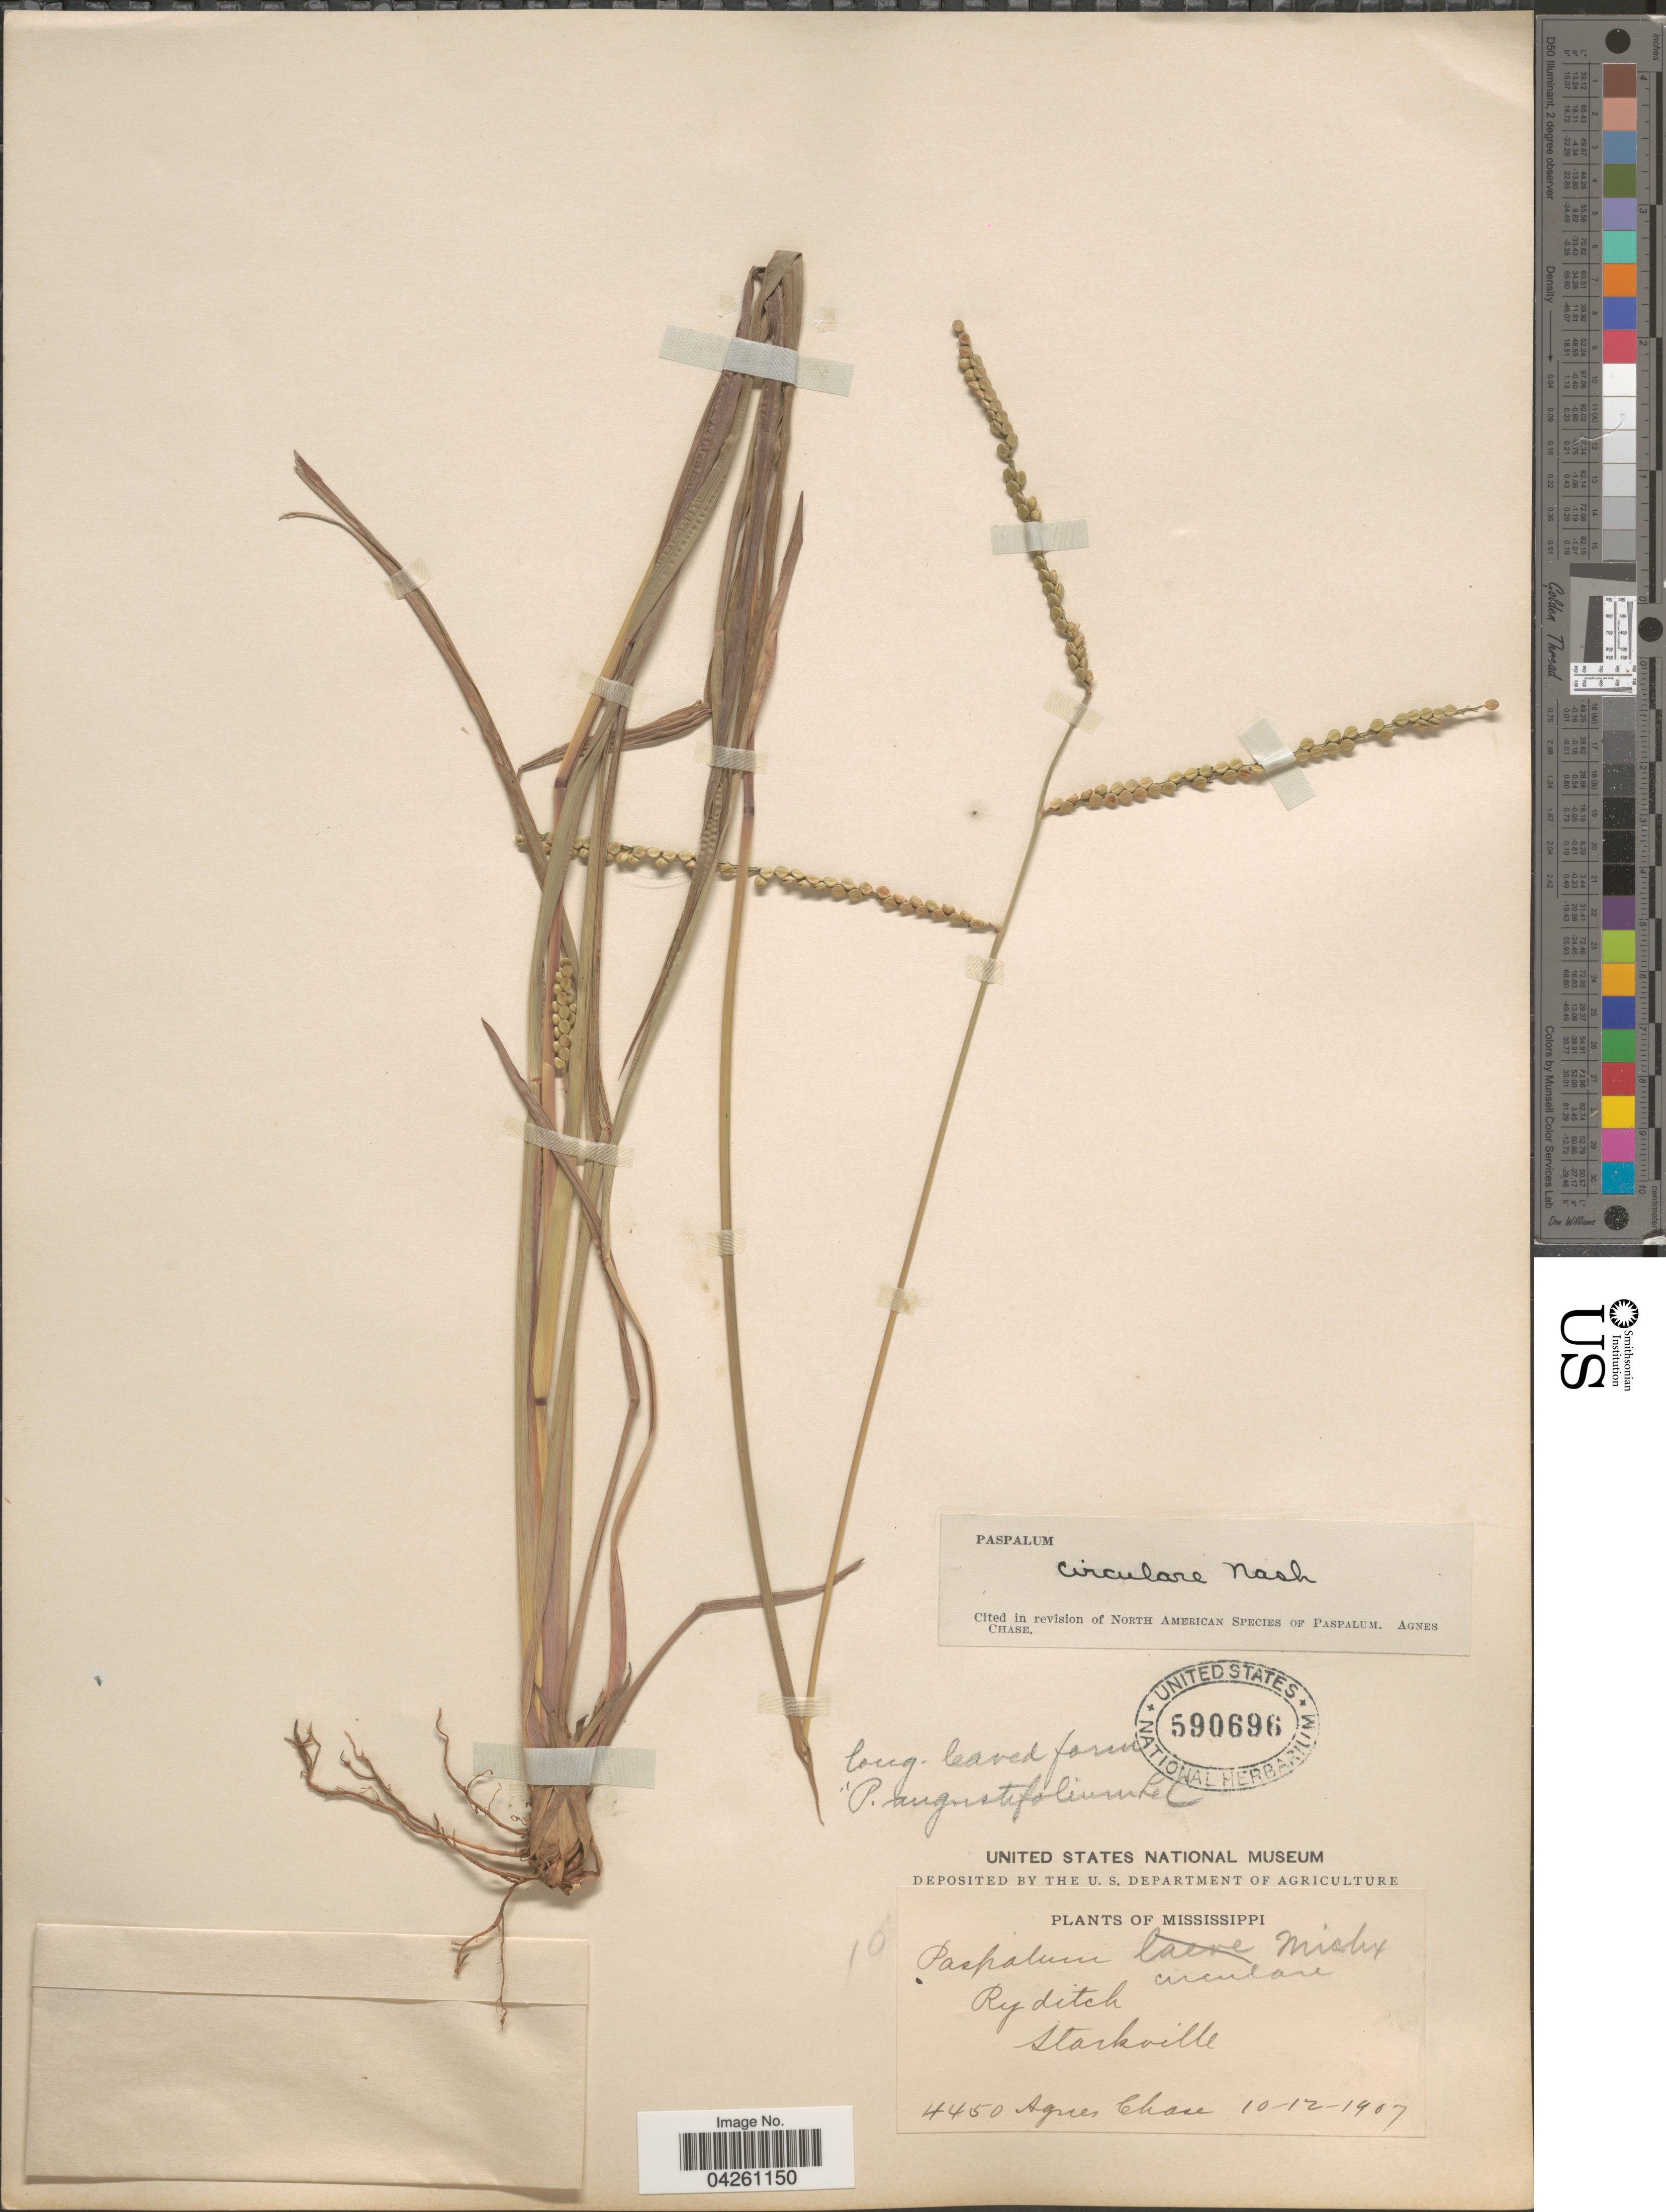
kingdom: Plantae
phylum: Tracheophyta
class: Liliopsida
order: Poales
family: Poaceae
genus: Paspalum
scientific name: Paspalum circulare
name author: Nash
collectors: A. Chase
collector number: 4450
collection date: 1907-10-12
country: United States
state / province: Mississippi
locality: Ry ditch. Starkville.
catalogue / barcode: US 590696